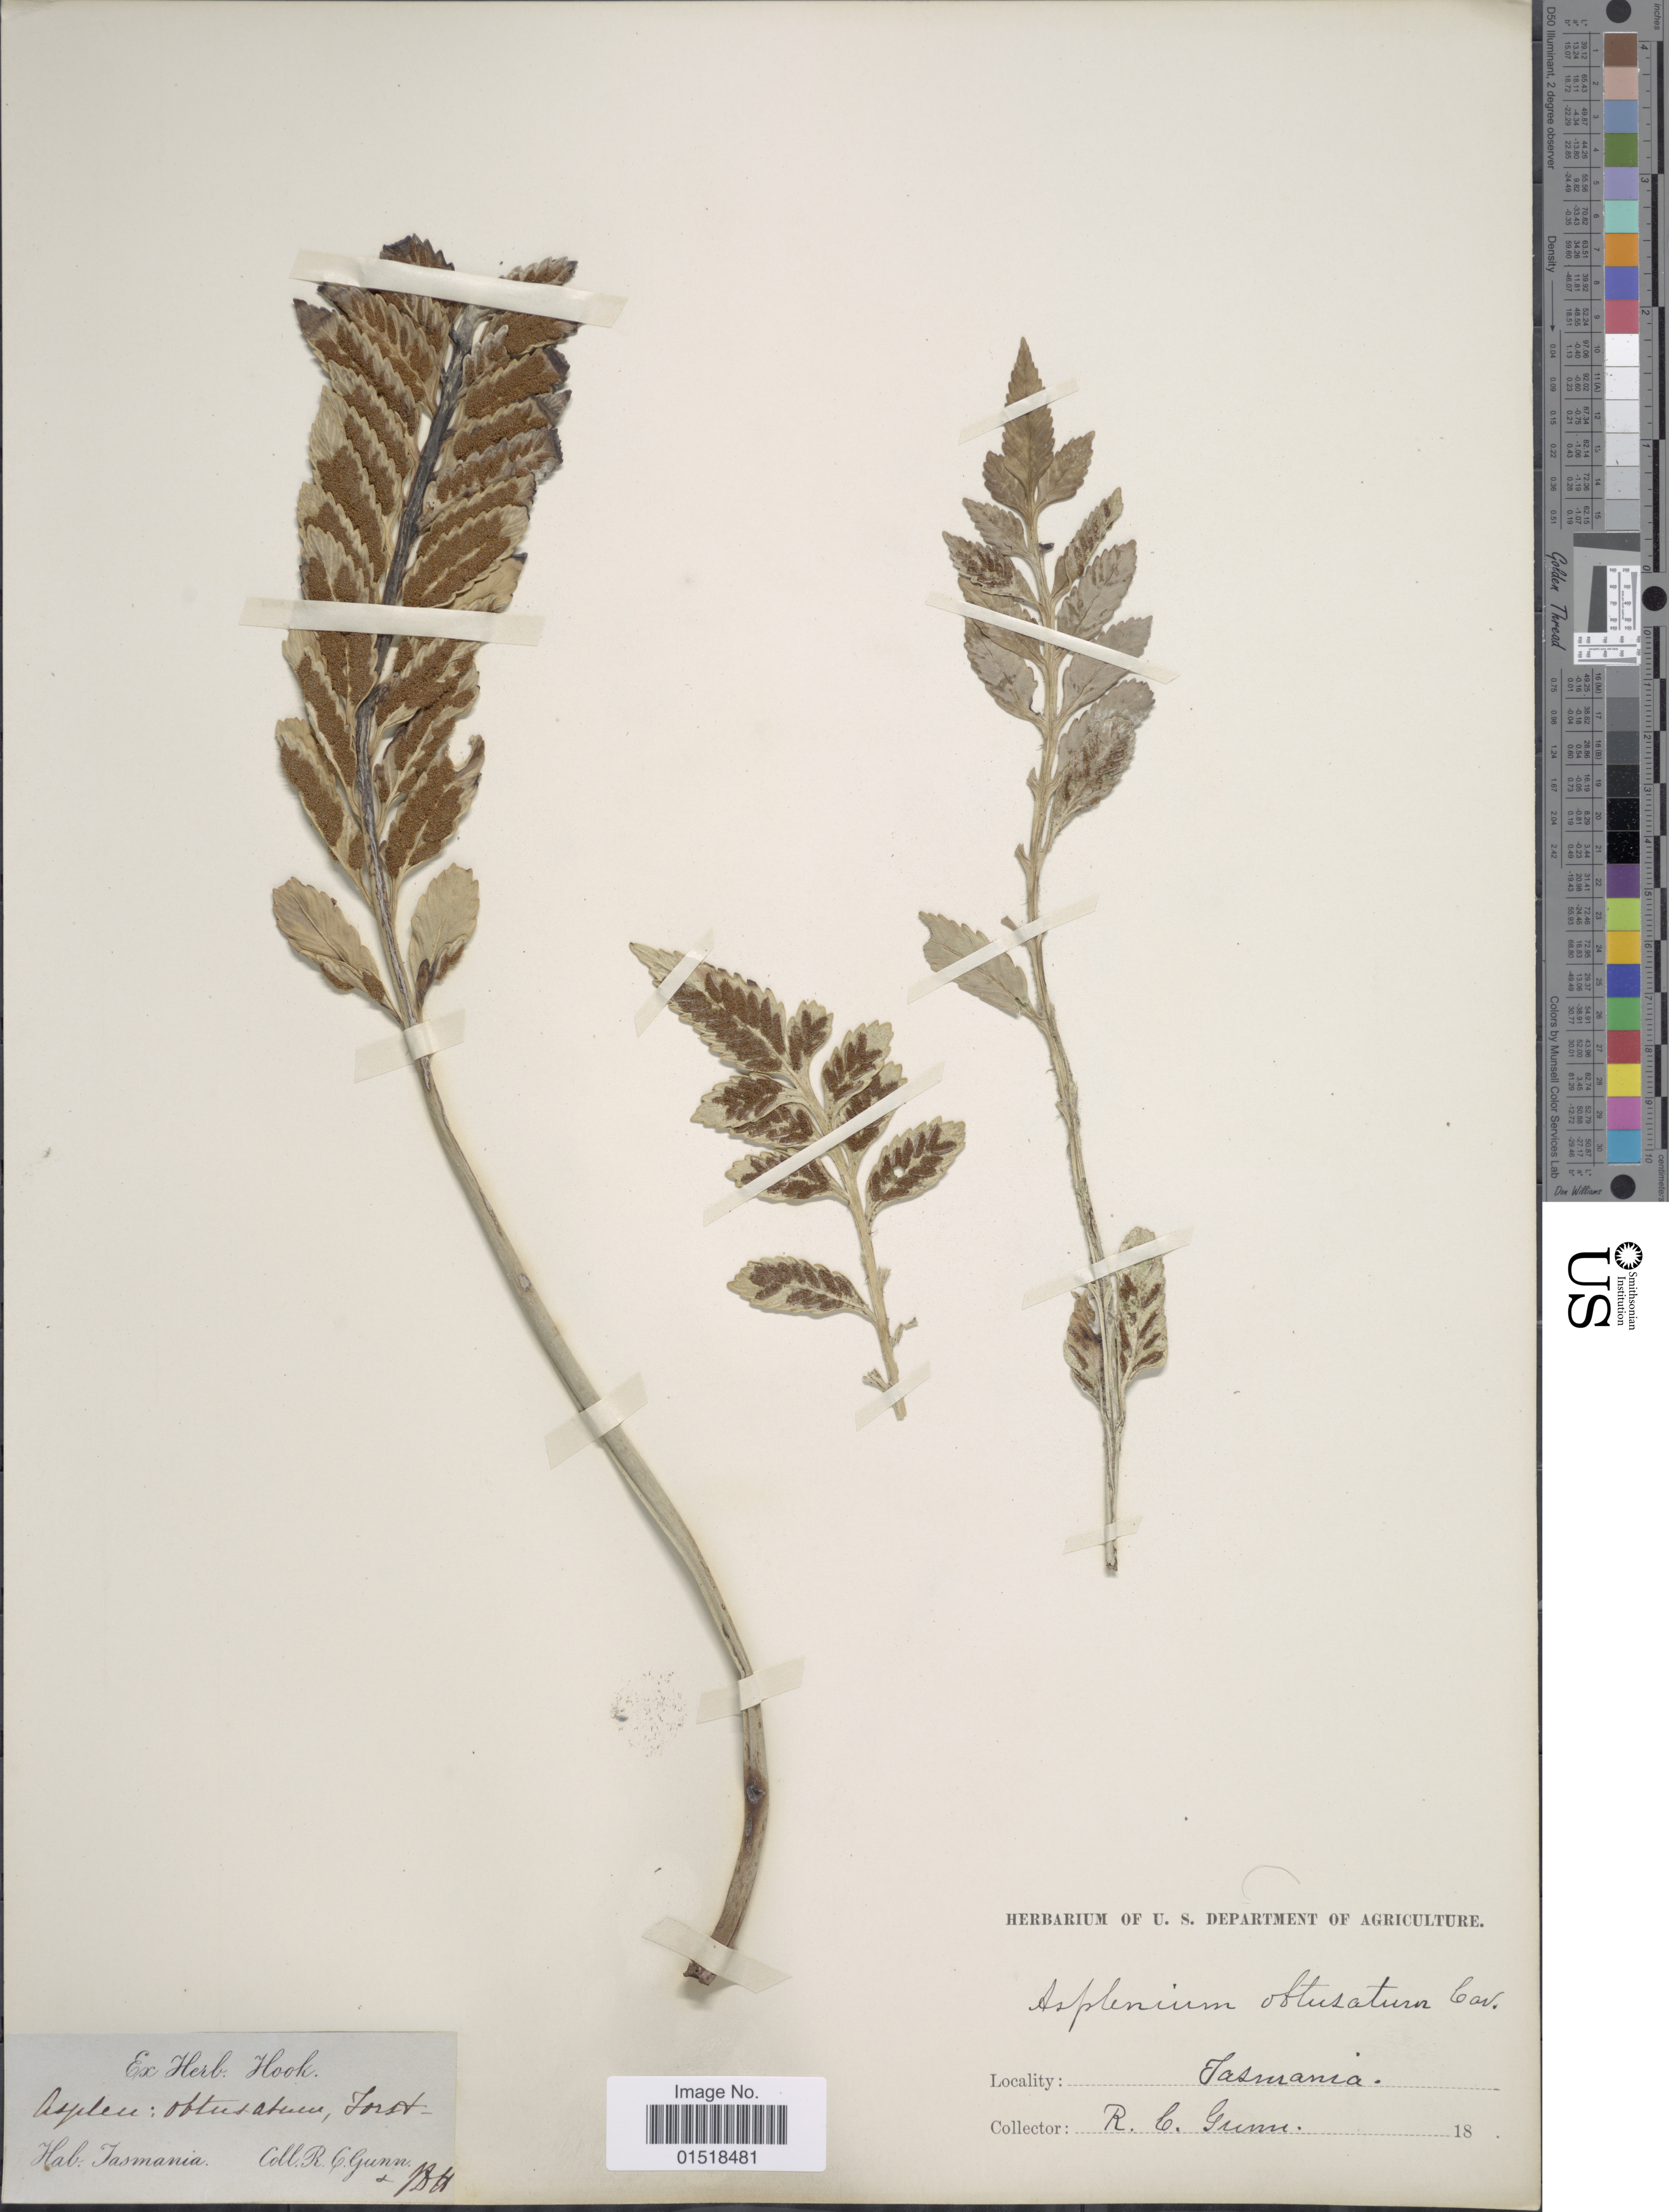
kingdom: Plantae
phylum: Tracheophyta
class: Polypodiopsida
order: Polypodiales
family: Aspleniaceae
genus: Asplenium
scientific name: Asplenium obtusatum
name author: G. Forst.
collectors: R. Gunn & J. D. Hooker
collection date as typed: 18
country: Australia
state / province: Tasmania